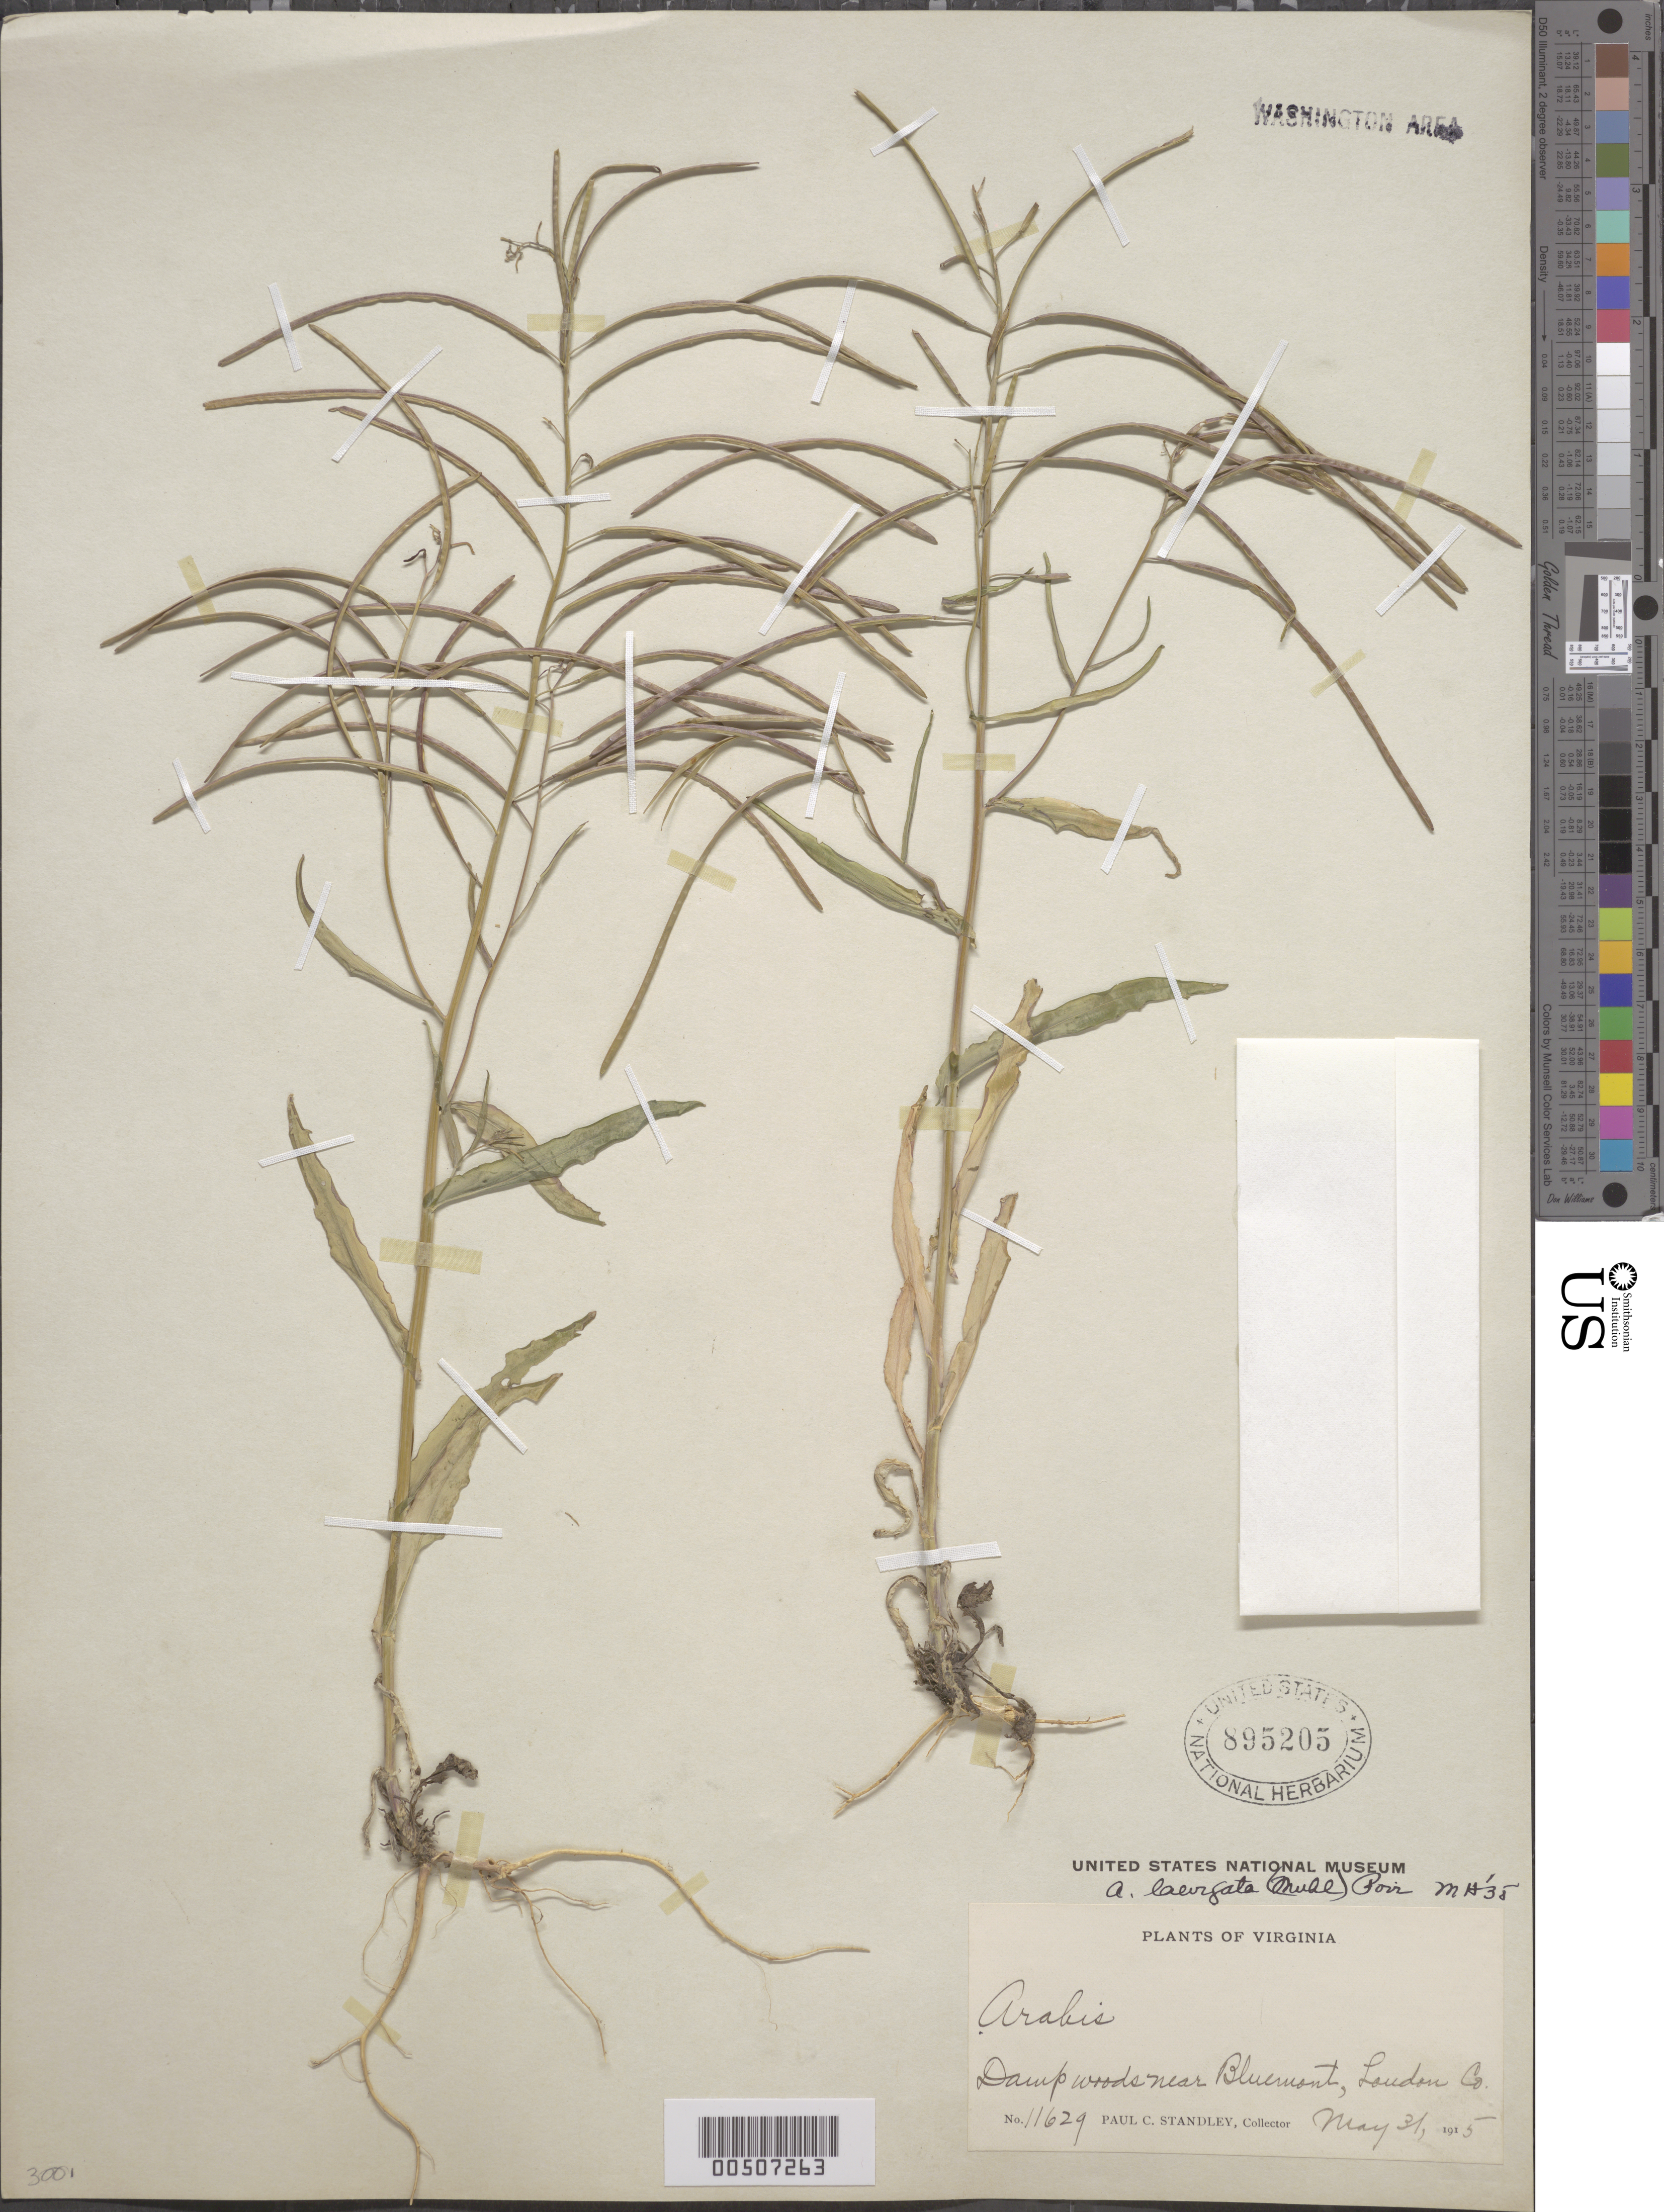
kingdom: Plantae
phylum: Tracheophyta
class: Magnoliopsida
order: Brassicales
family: Brassicaceae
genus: Boechera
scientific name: Boechera laevigata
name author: (Muhl. ex Willd.) Al-Shehbaz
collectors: C. T. Mohr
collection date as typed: Jul 1882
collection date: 1882-07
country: United States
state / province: Virginia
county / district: Loudoun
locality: Near Bluemont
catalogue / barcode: US 895205